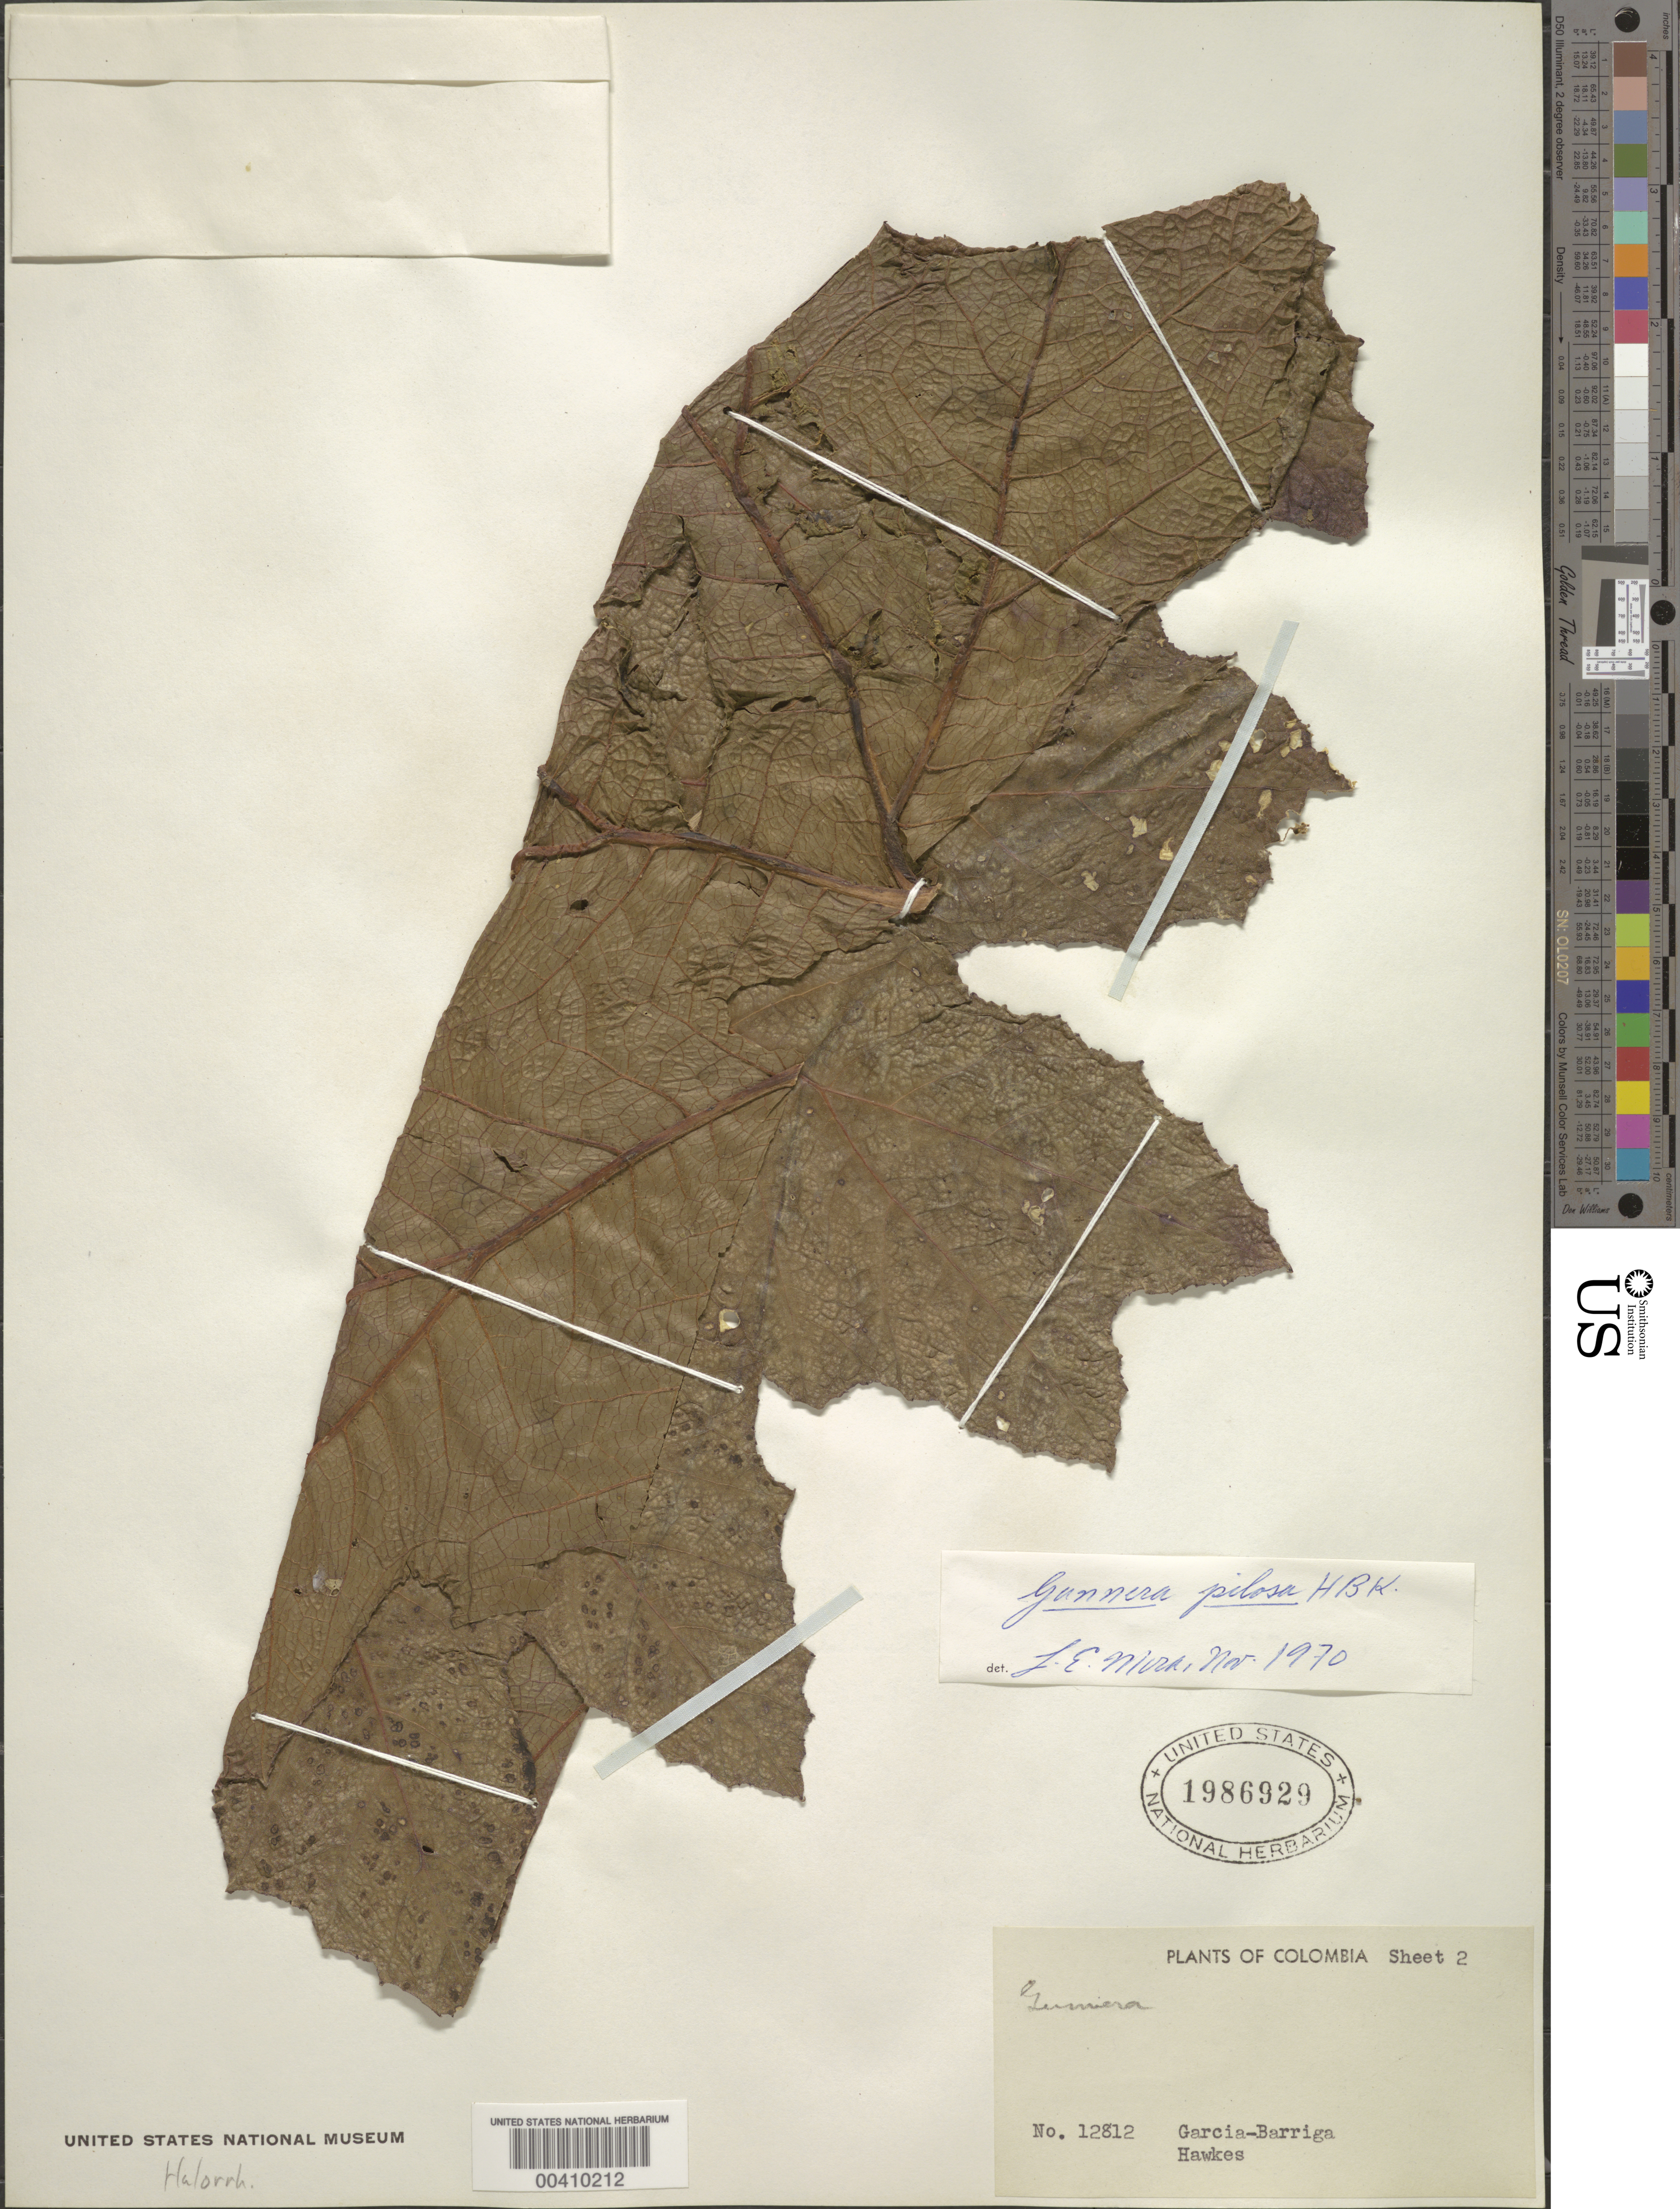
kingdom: Plantae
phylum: Tracheophyta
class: Magnoliopsida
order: Gunnerales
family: Gunneraceae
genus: Gunnera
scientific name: Gunnera pilosa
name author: Kunth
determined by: Mora-Osejo, L. E.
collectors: H. García Barriga & J. Hawkes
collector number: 12812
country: Colombia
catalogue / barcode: US 1986929